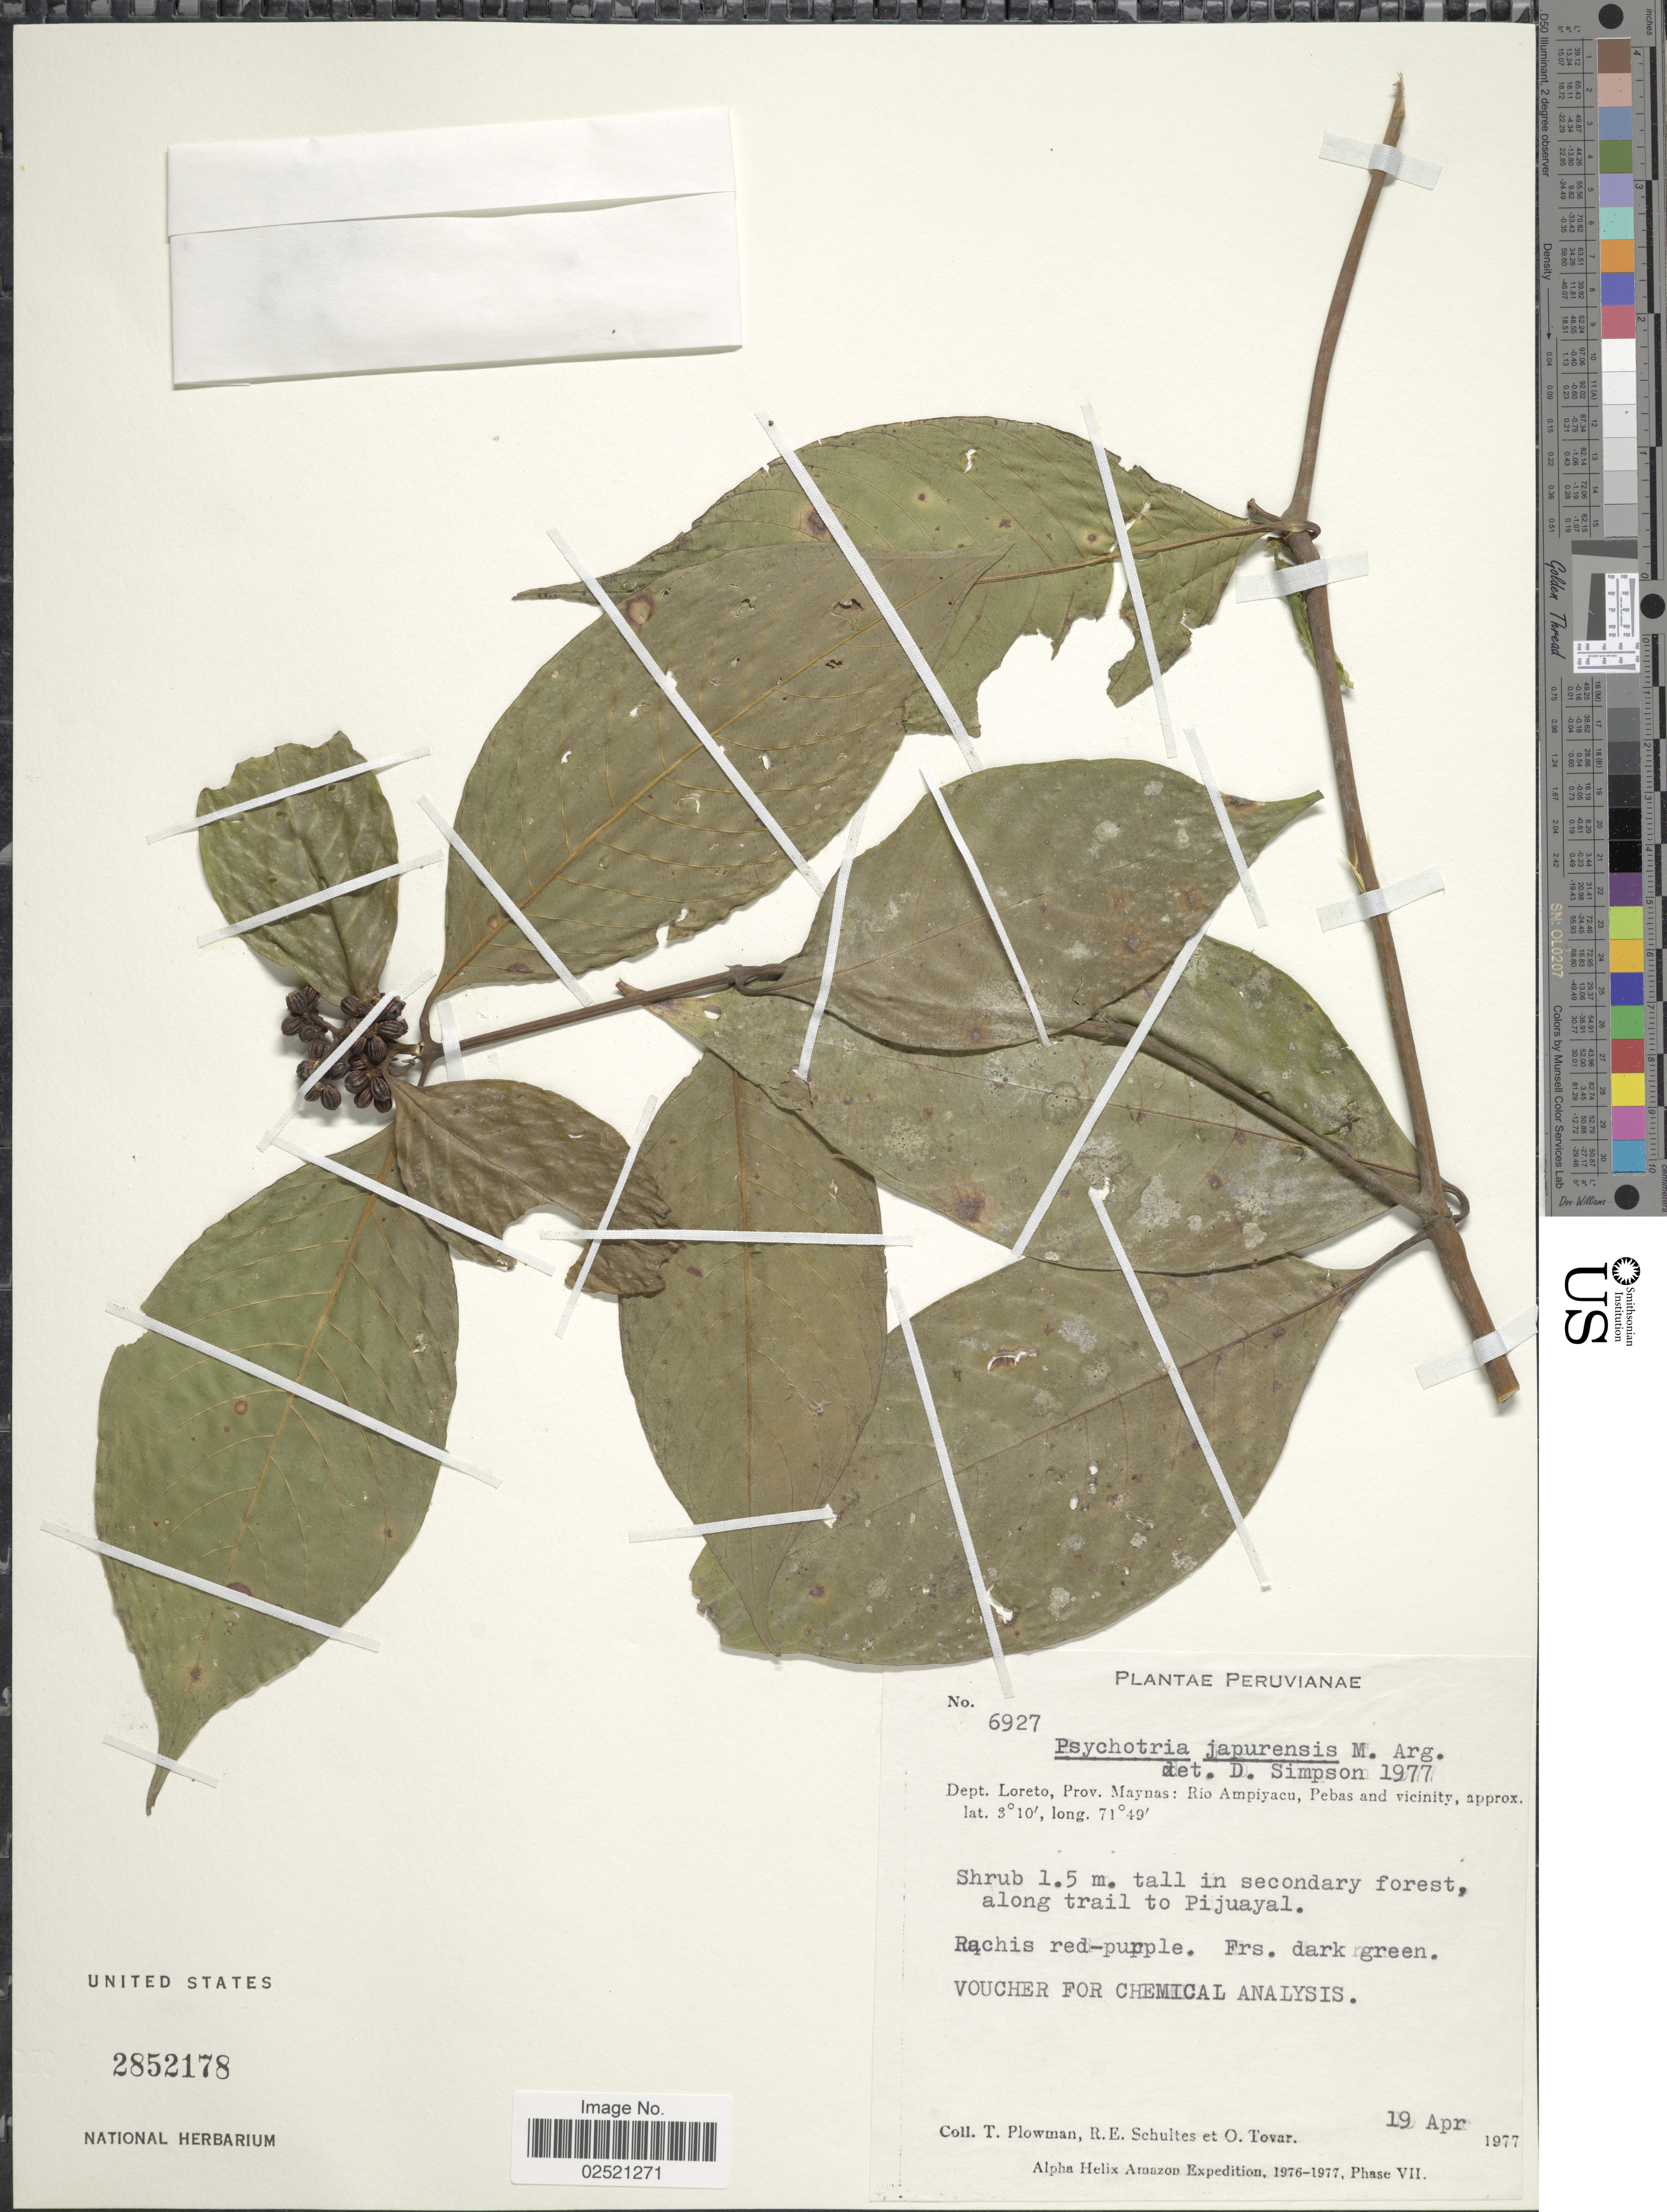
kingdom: Plantae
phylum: Tracheophyta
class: Magnoliopsida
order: Gentianales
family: Rubiaceae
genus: Psychotria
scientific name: Psychotria japurensis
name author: Müll. Arg.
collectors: T. Plowman, R. E. Schultes & Ó. Tovar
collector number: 6927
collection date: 1977-04-19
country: Peru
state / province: Loreto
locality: Prov. Maynas: Rio Ampiyacu, Pebas an vicinity, along trail to Pijuayal, Peruvianae.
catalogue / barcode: US 2852178